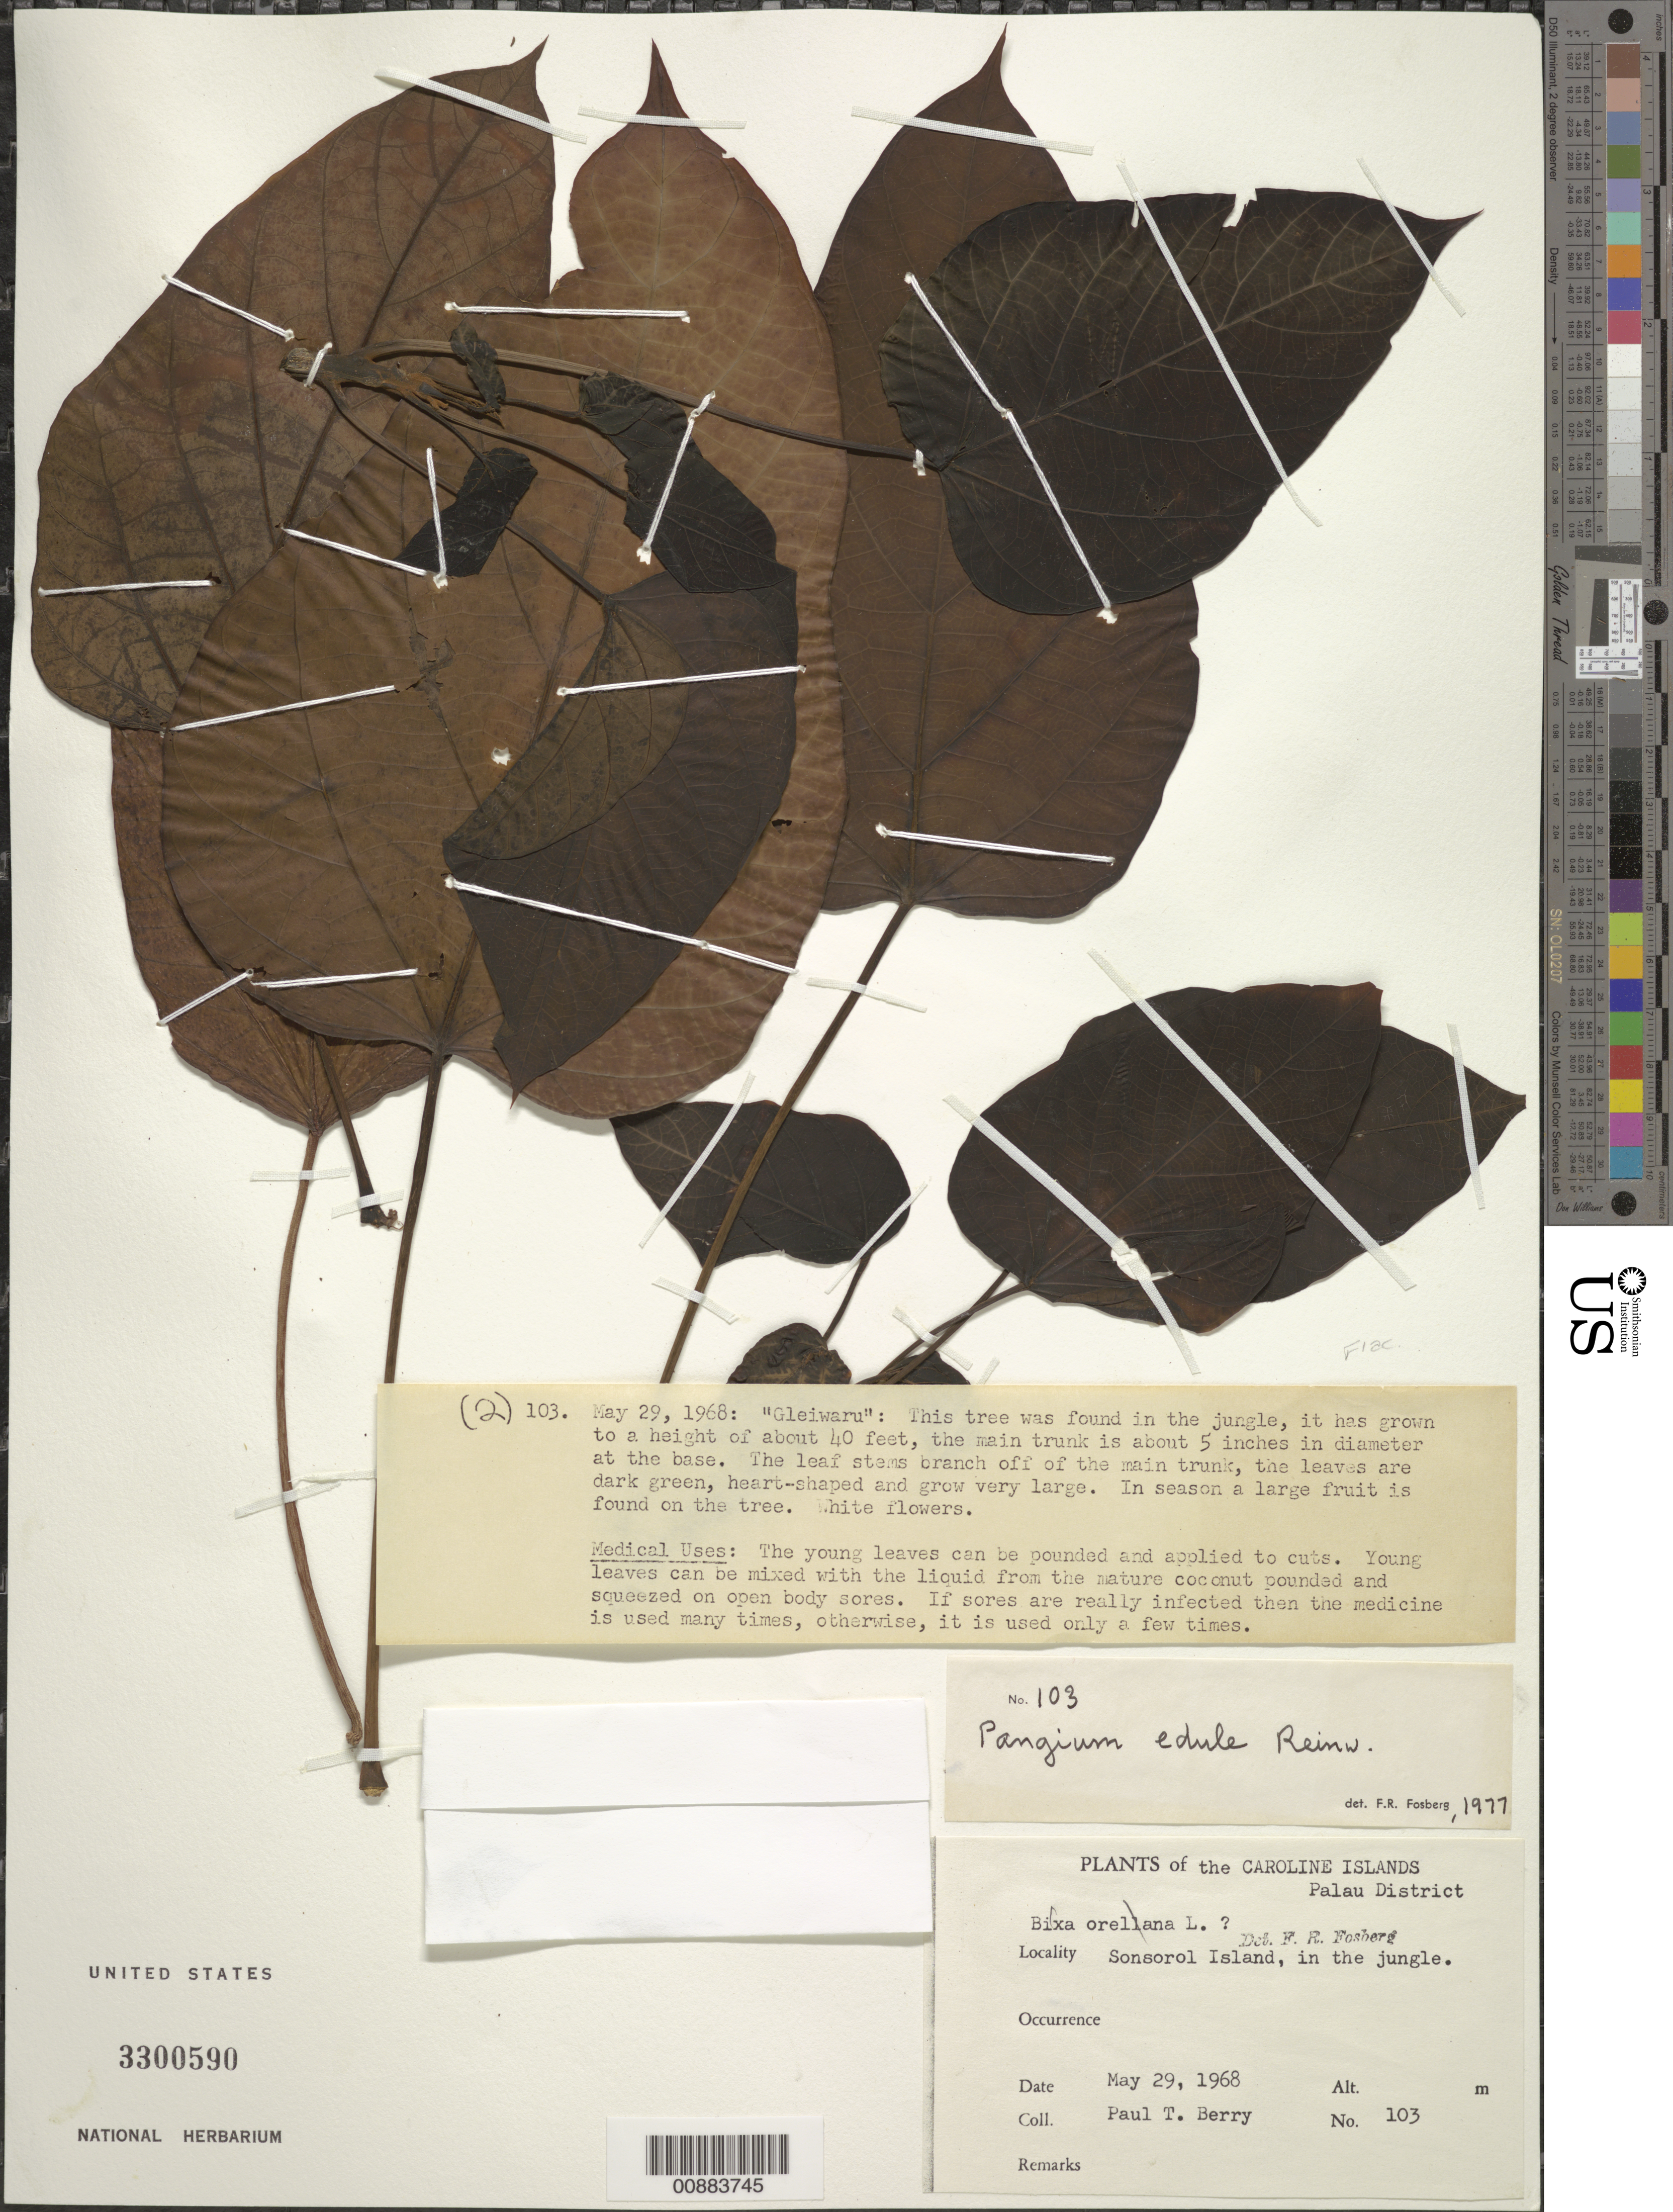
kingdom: Plantae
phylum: Tracheophyta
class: Magnoliopsida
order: Malpighiales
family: Achariaceae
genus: Pangium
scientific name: Pangium edule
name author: Reinw.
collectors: P. T. Berry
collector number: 103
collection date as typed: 29 May 1968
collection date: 1968-05-29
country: Palau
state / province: Sonsorol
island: Sonsorol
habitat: Jungle.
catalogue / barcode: US 3300590